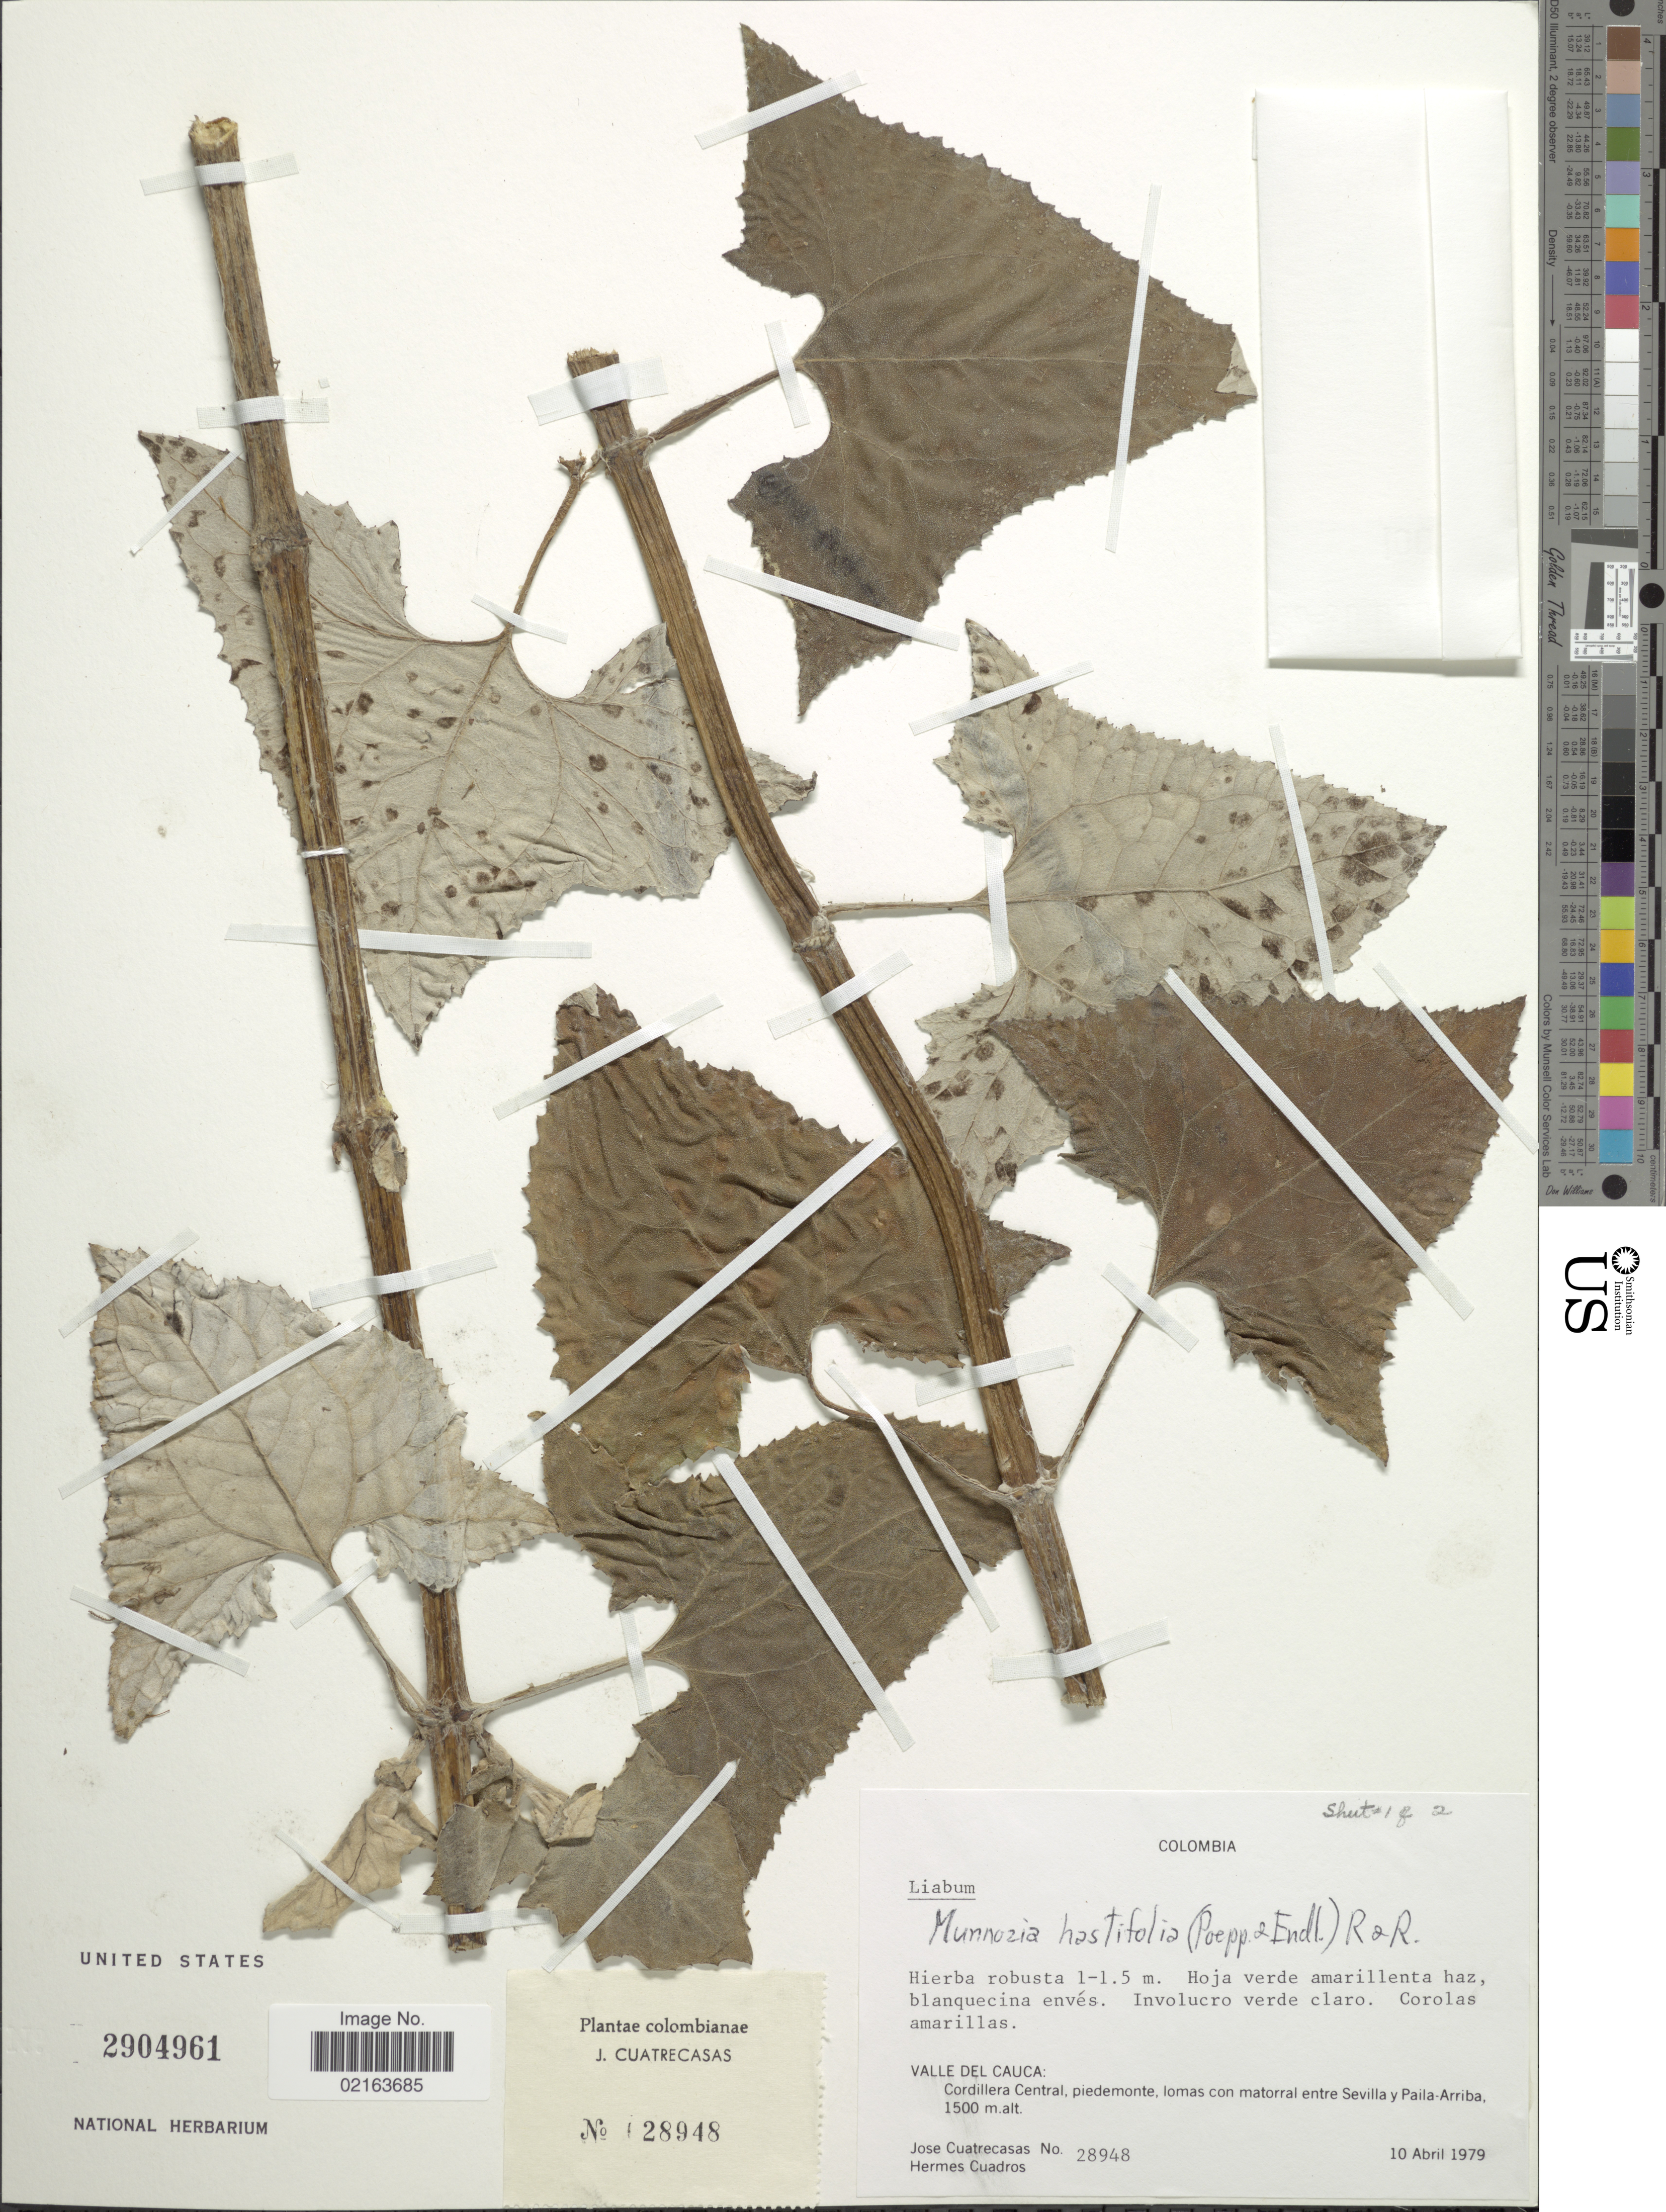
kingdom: Plantae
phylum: Tracheophyta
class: Magnoliopsida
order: Asterales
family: Asteraceae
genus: Munnozia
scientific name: Munnozia hastifolia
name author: (Poepp.) H. Rob. & Brettell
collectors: J. Cuatrecasas & H. Cuadros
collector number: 28948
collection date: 1979-04-10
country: Colombia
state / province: Valle del Cauca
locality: Valle del Cauca: Cordillera Central, piedemonte, lomas con matorral entre Sevilla y Paila-Arriba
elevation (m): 1500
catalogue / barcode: US 2904961